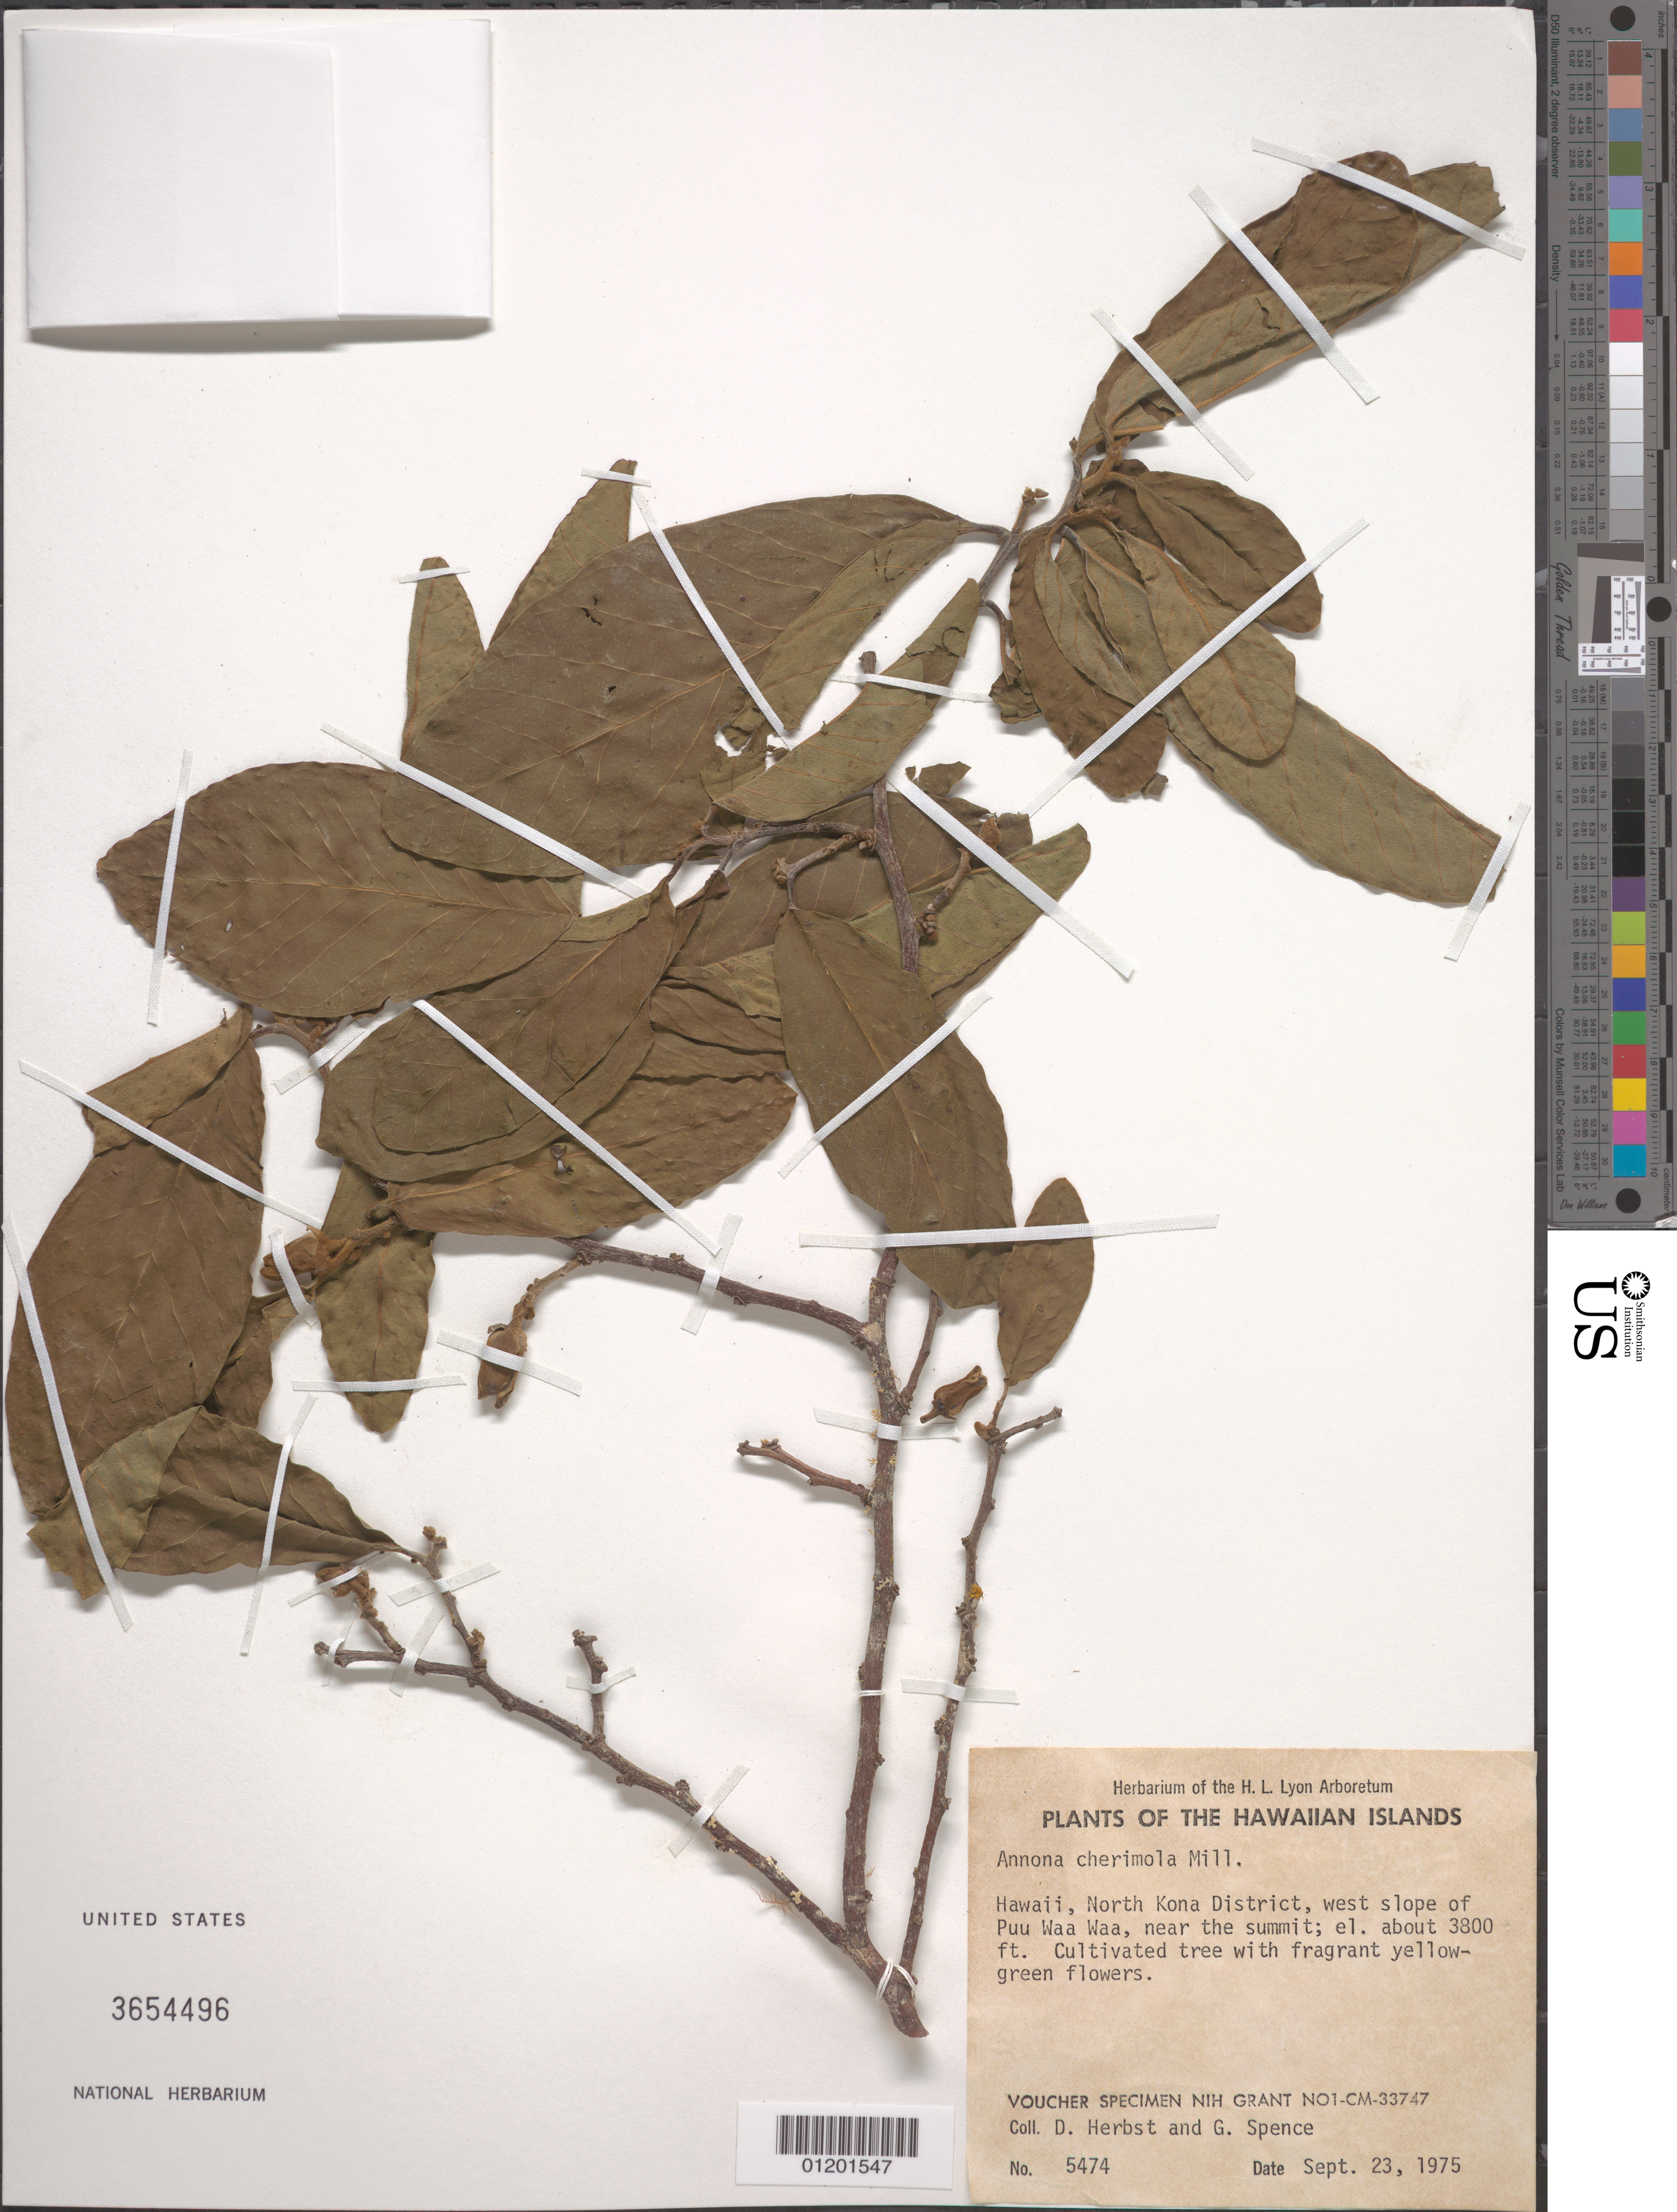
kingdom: Plantae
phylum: Tracheophyta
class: Magnoliopsida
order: Magnoliales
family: Annonaceae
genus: Annona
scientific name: Annona cherimola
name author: Mill.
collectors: D. R. Herbst & G. Spence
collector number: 5474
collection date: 1975-09-23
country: United States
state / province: Hawaii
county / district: Hawaii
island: Hawaii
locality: North Kona District, west slope of Pu'u Waa Waa, near the summit.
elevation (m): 1158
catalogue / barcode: US 3654496